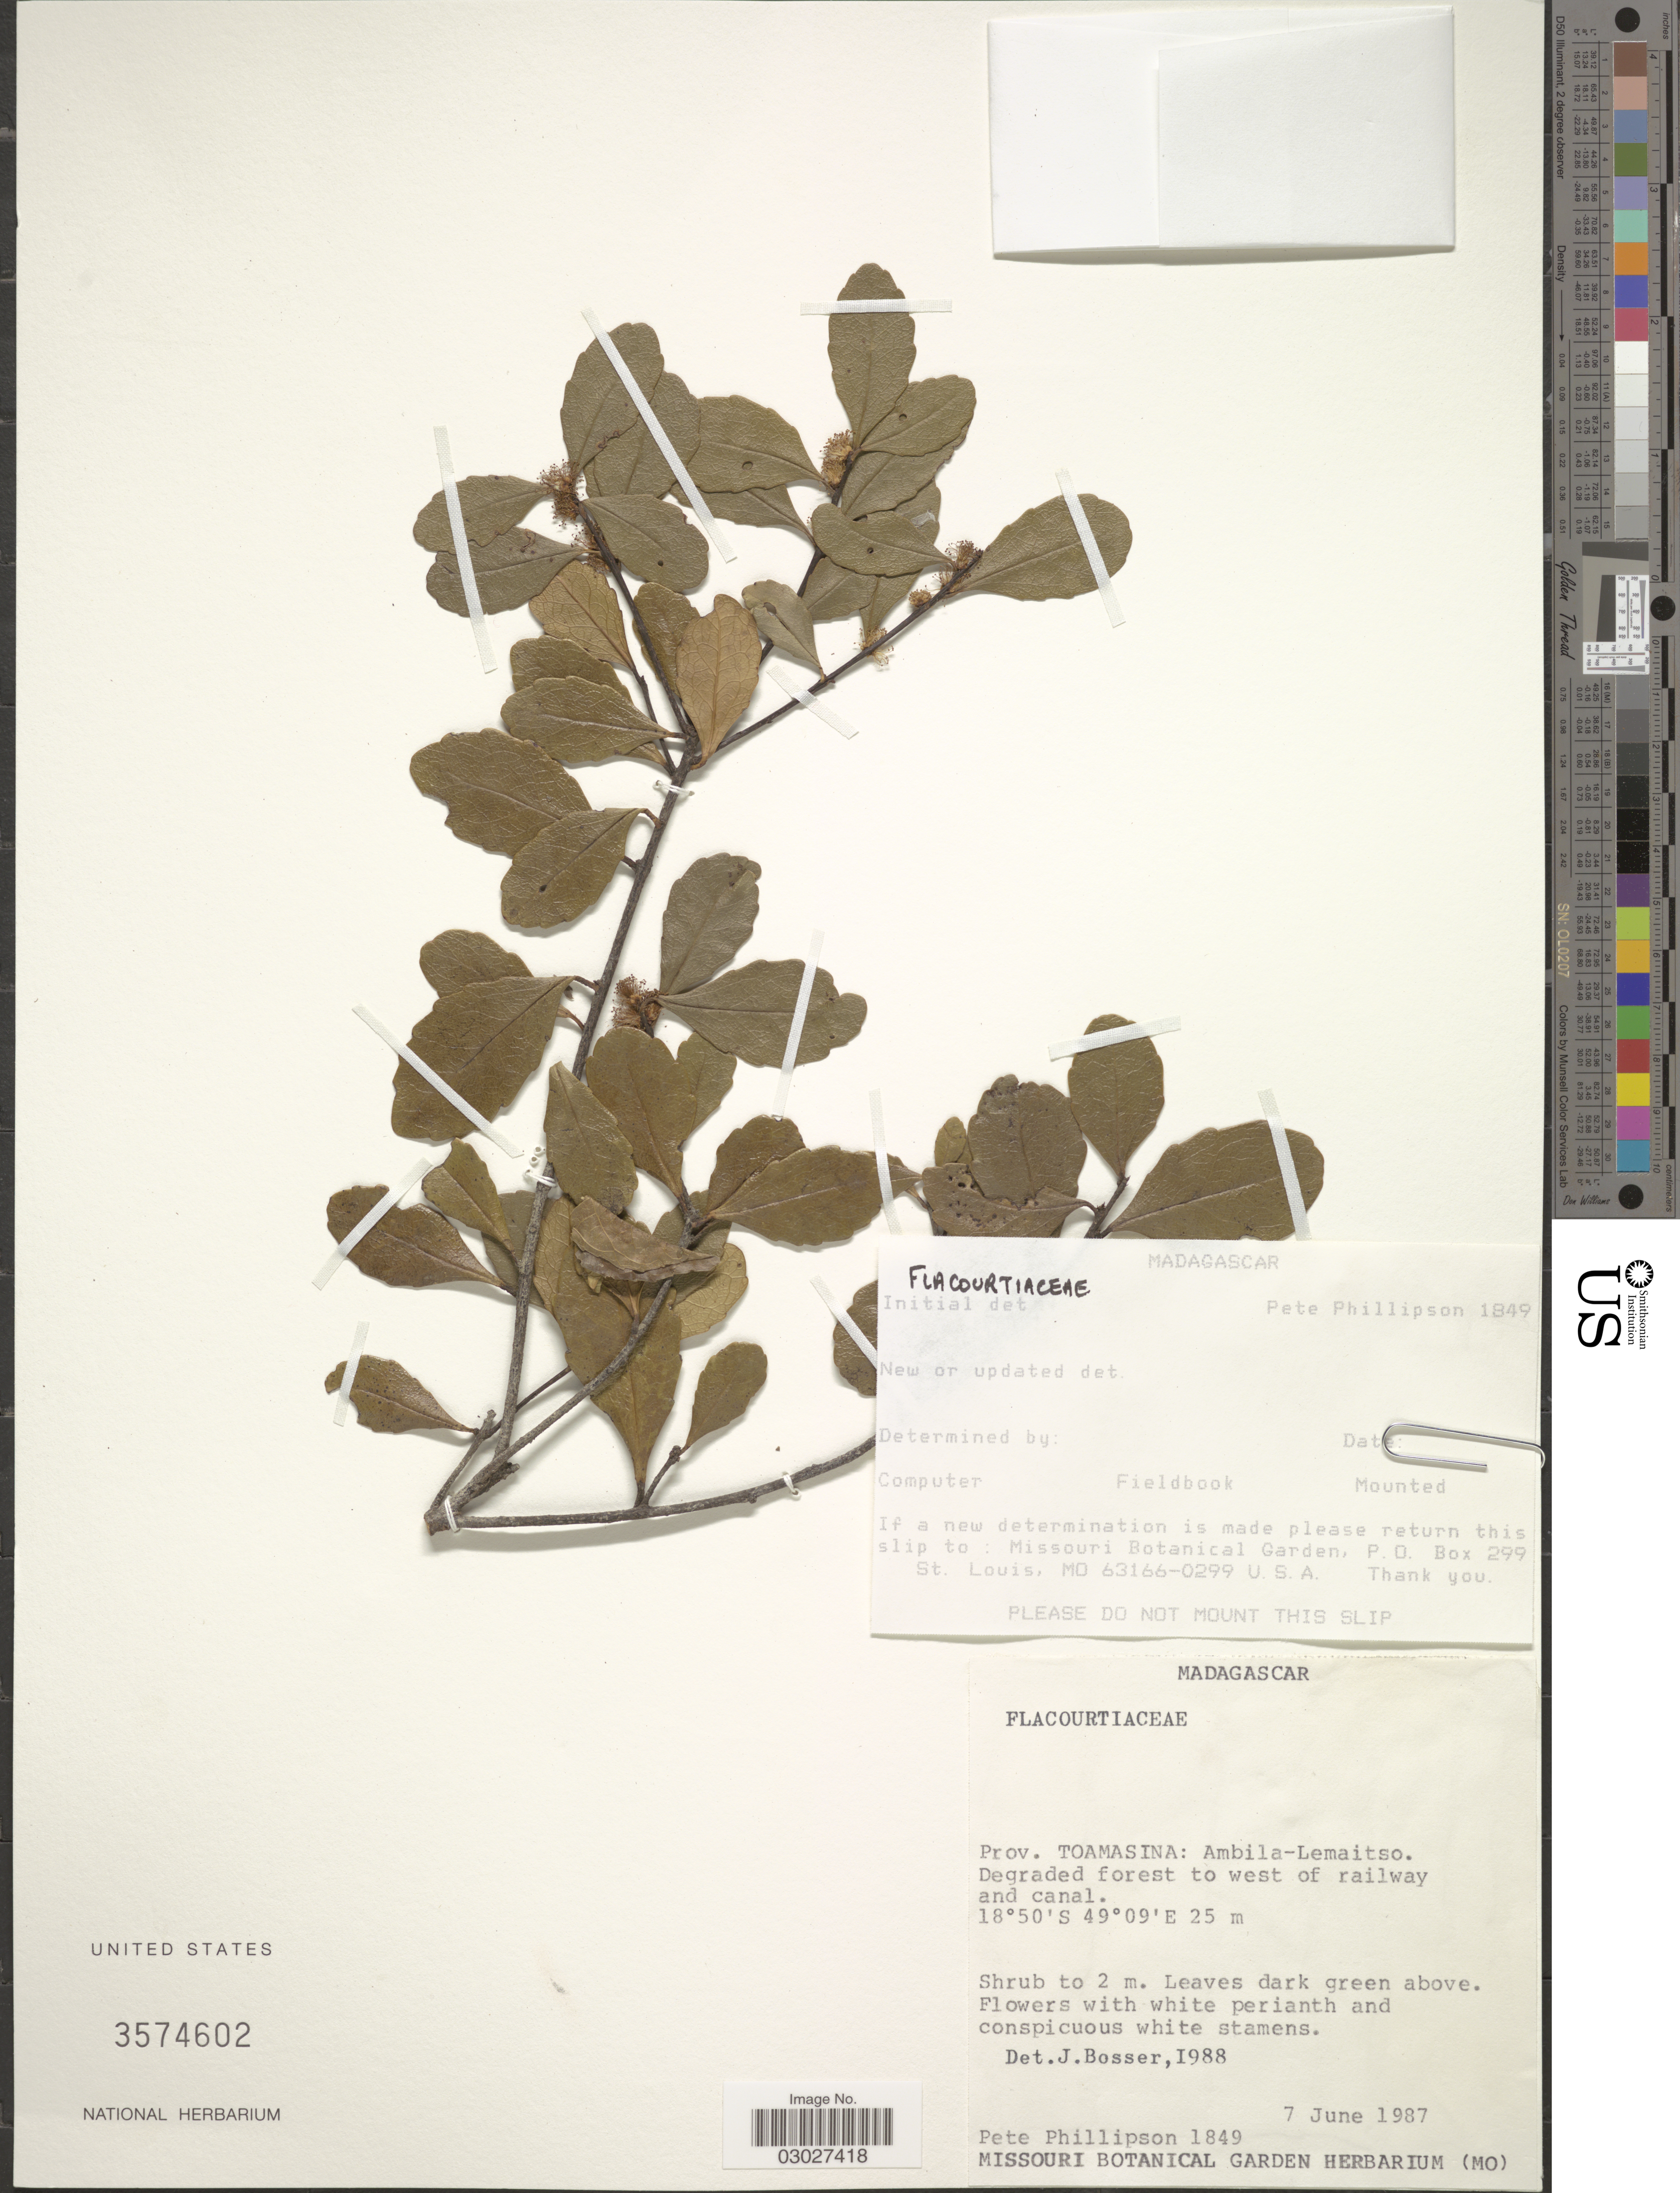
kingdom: Plantae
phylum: Tracheophyta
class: Magnoliopsida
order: Malpighiales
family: Salicaceae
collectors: P. B. Phillipson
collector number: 1849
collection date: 1987-06-07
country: Madagascar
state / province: Atsinanana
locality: Ambila-Lemaitso. Degraded forest to west of railway and canal.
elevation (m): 25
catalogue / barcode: US 3574602